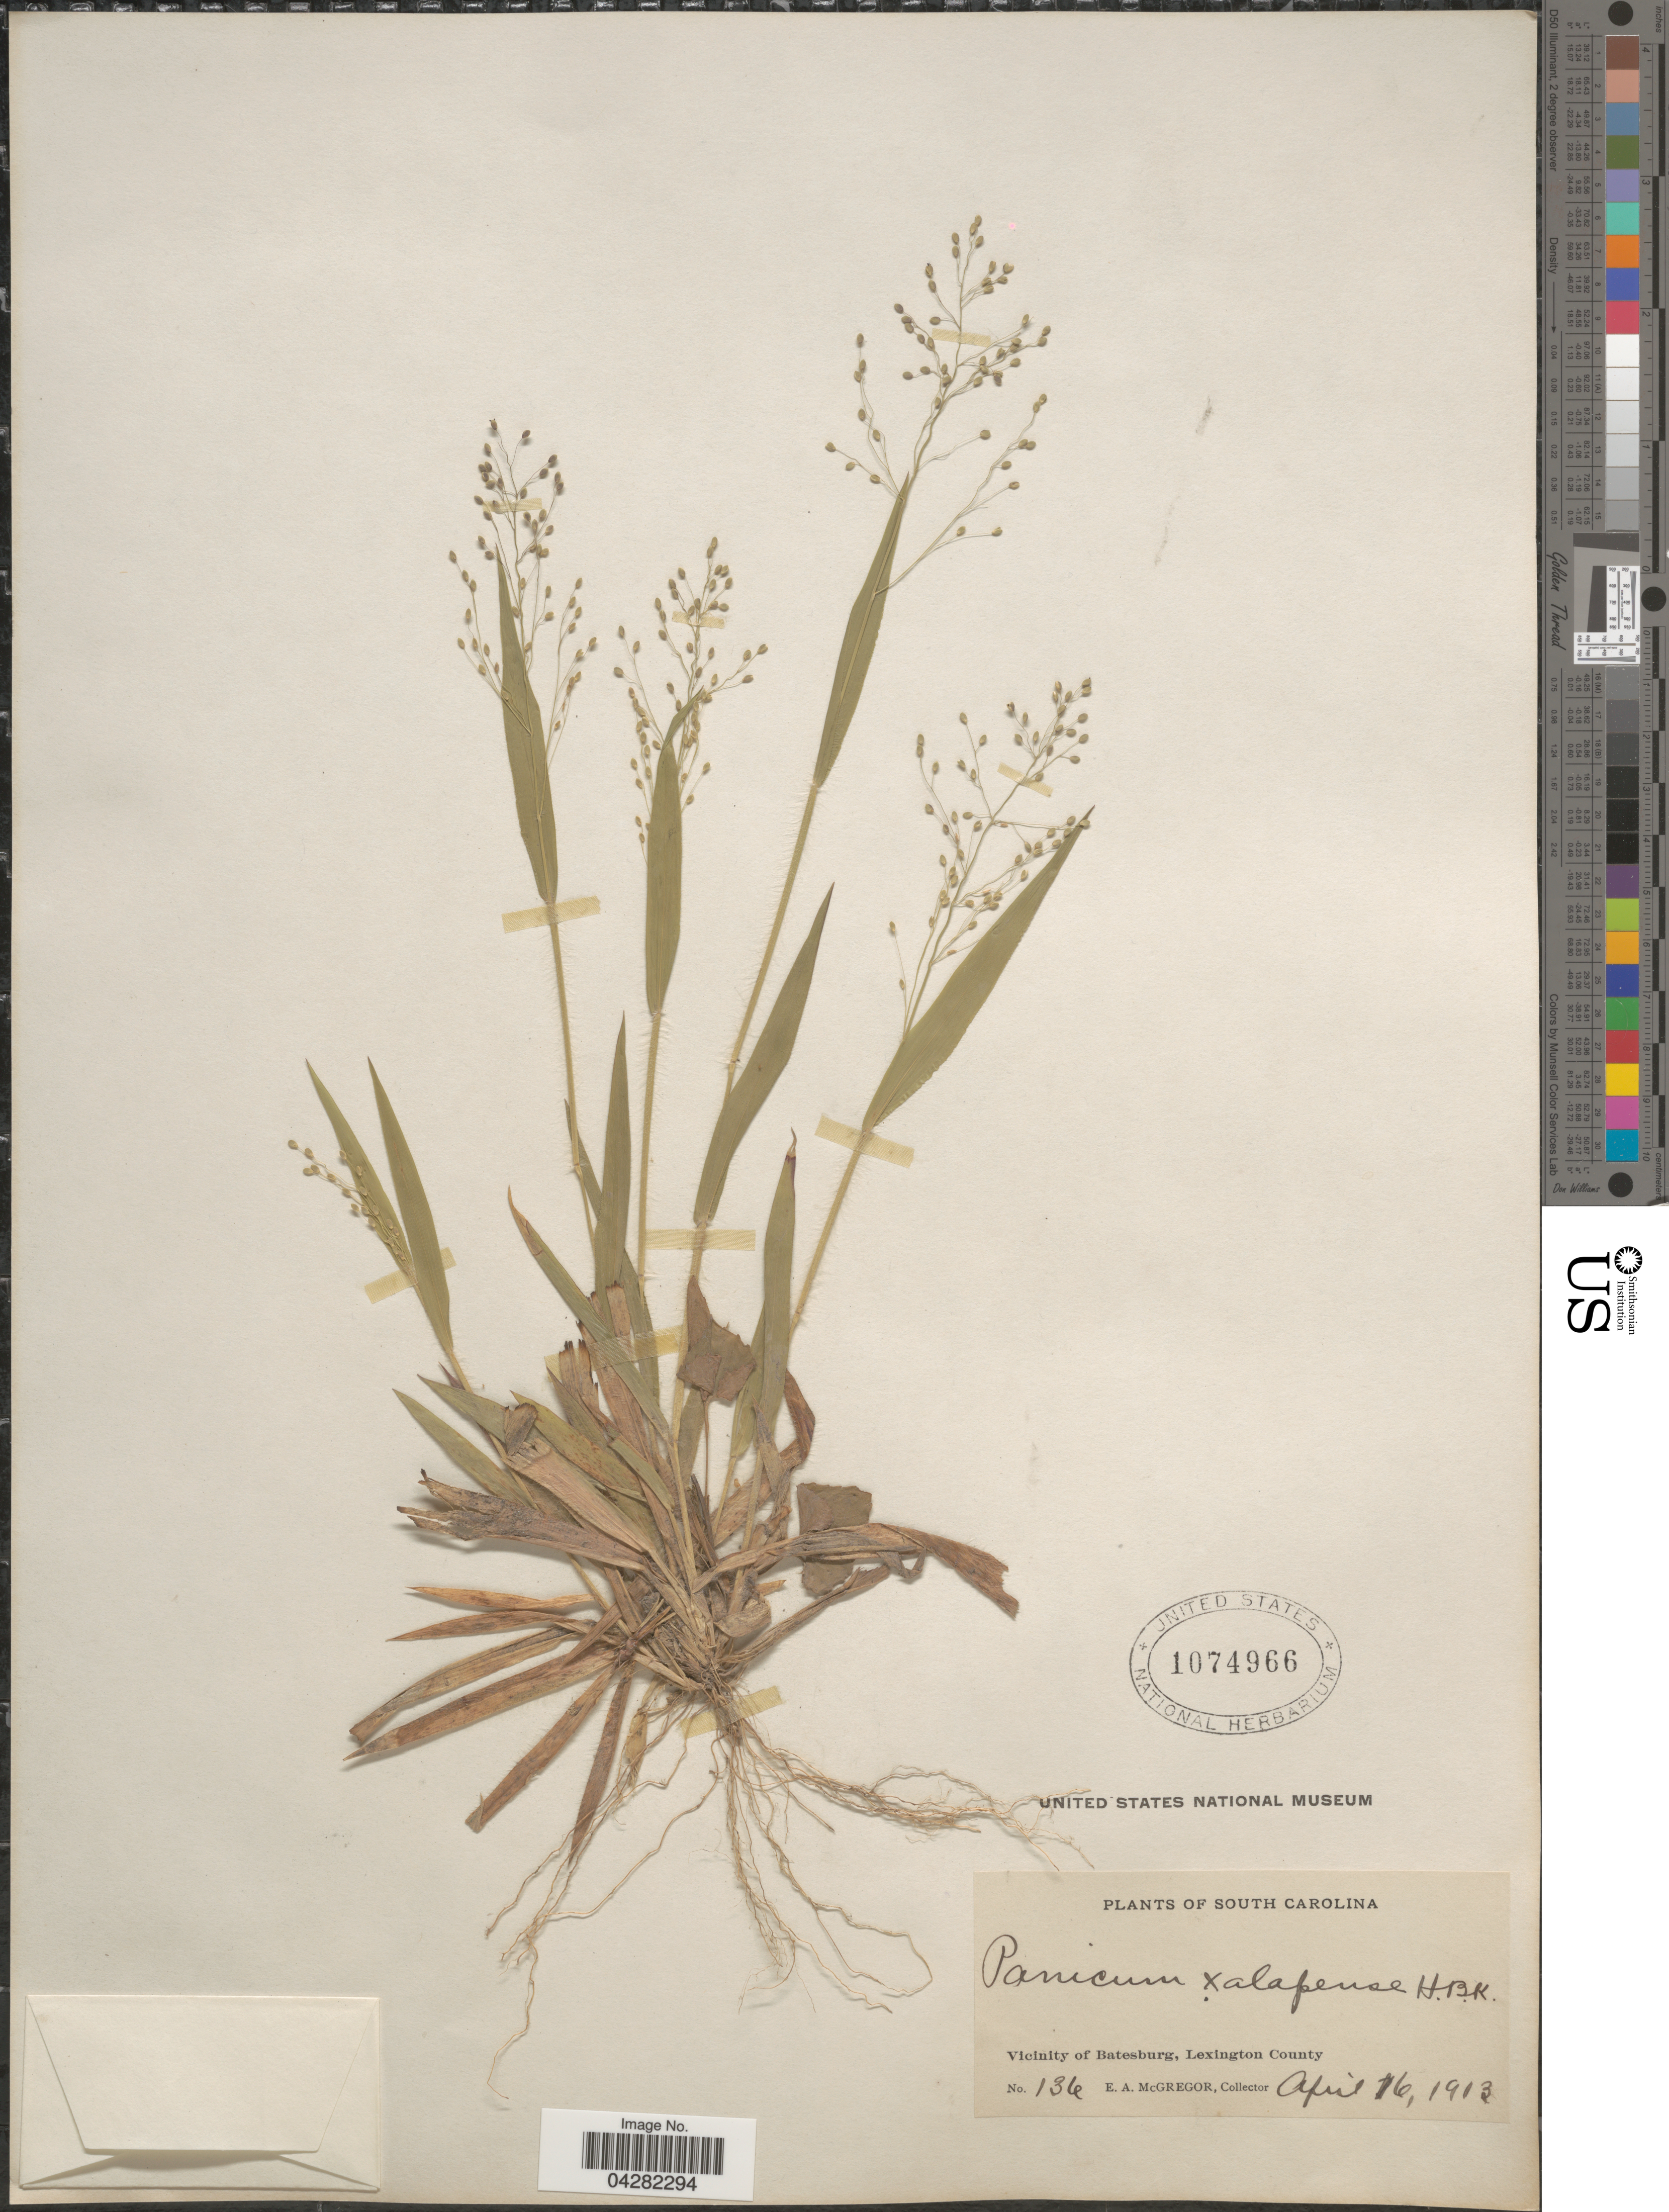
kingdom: Plantae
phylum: Tracheophyta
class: Liliopsida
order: Poales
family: Poaceae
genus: Dichanthelium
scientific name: Dichanthelium laxiflorum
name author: (Lam.) Gould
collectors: E. A. McGregor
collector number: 136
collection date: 1913-04-16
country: United States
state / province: South Carolina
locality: Vicinity of Batesburg, Lexington County.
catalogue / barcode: US 1074966